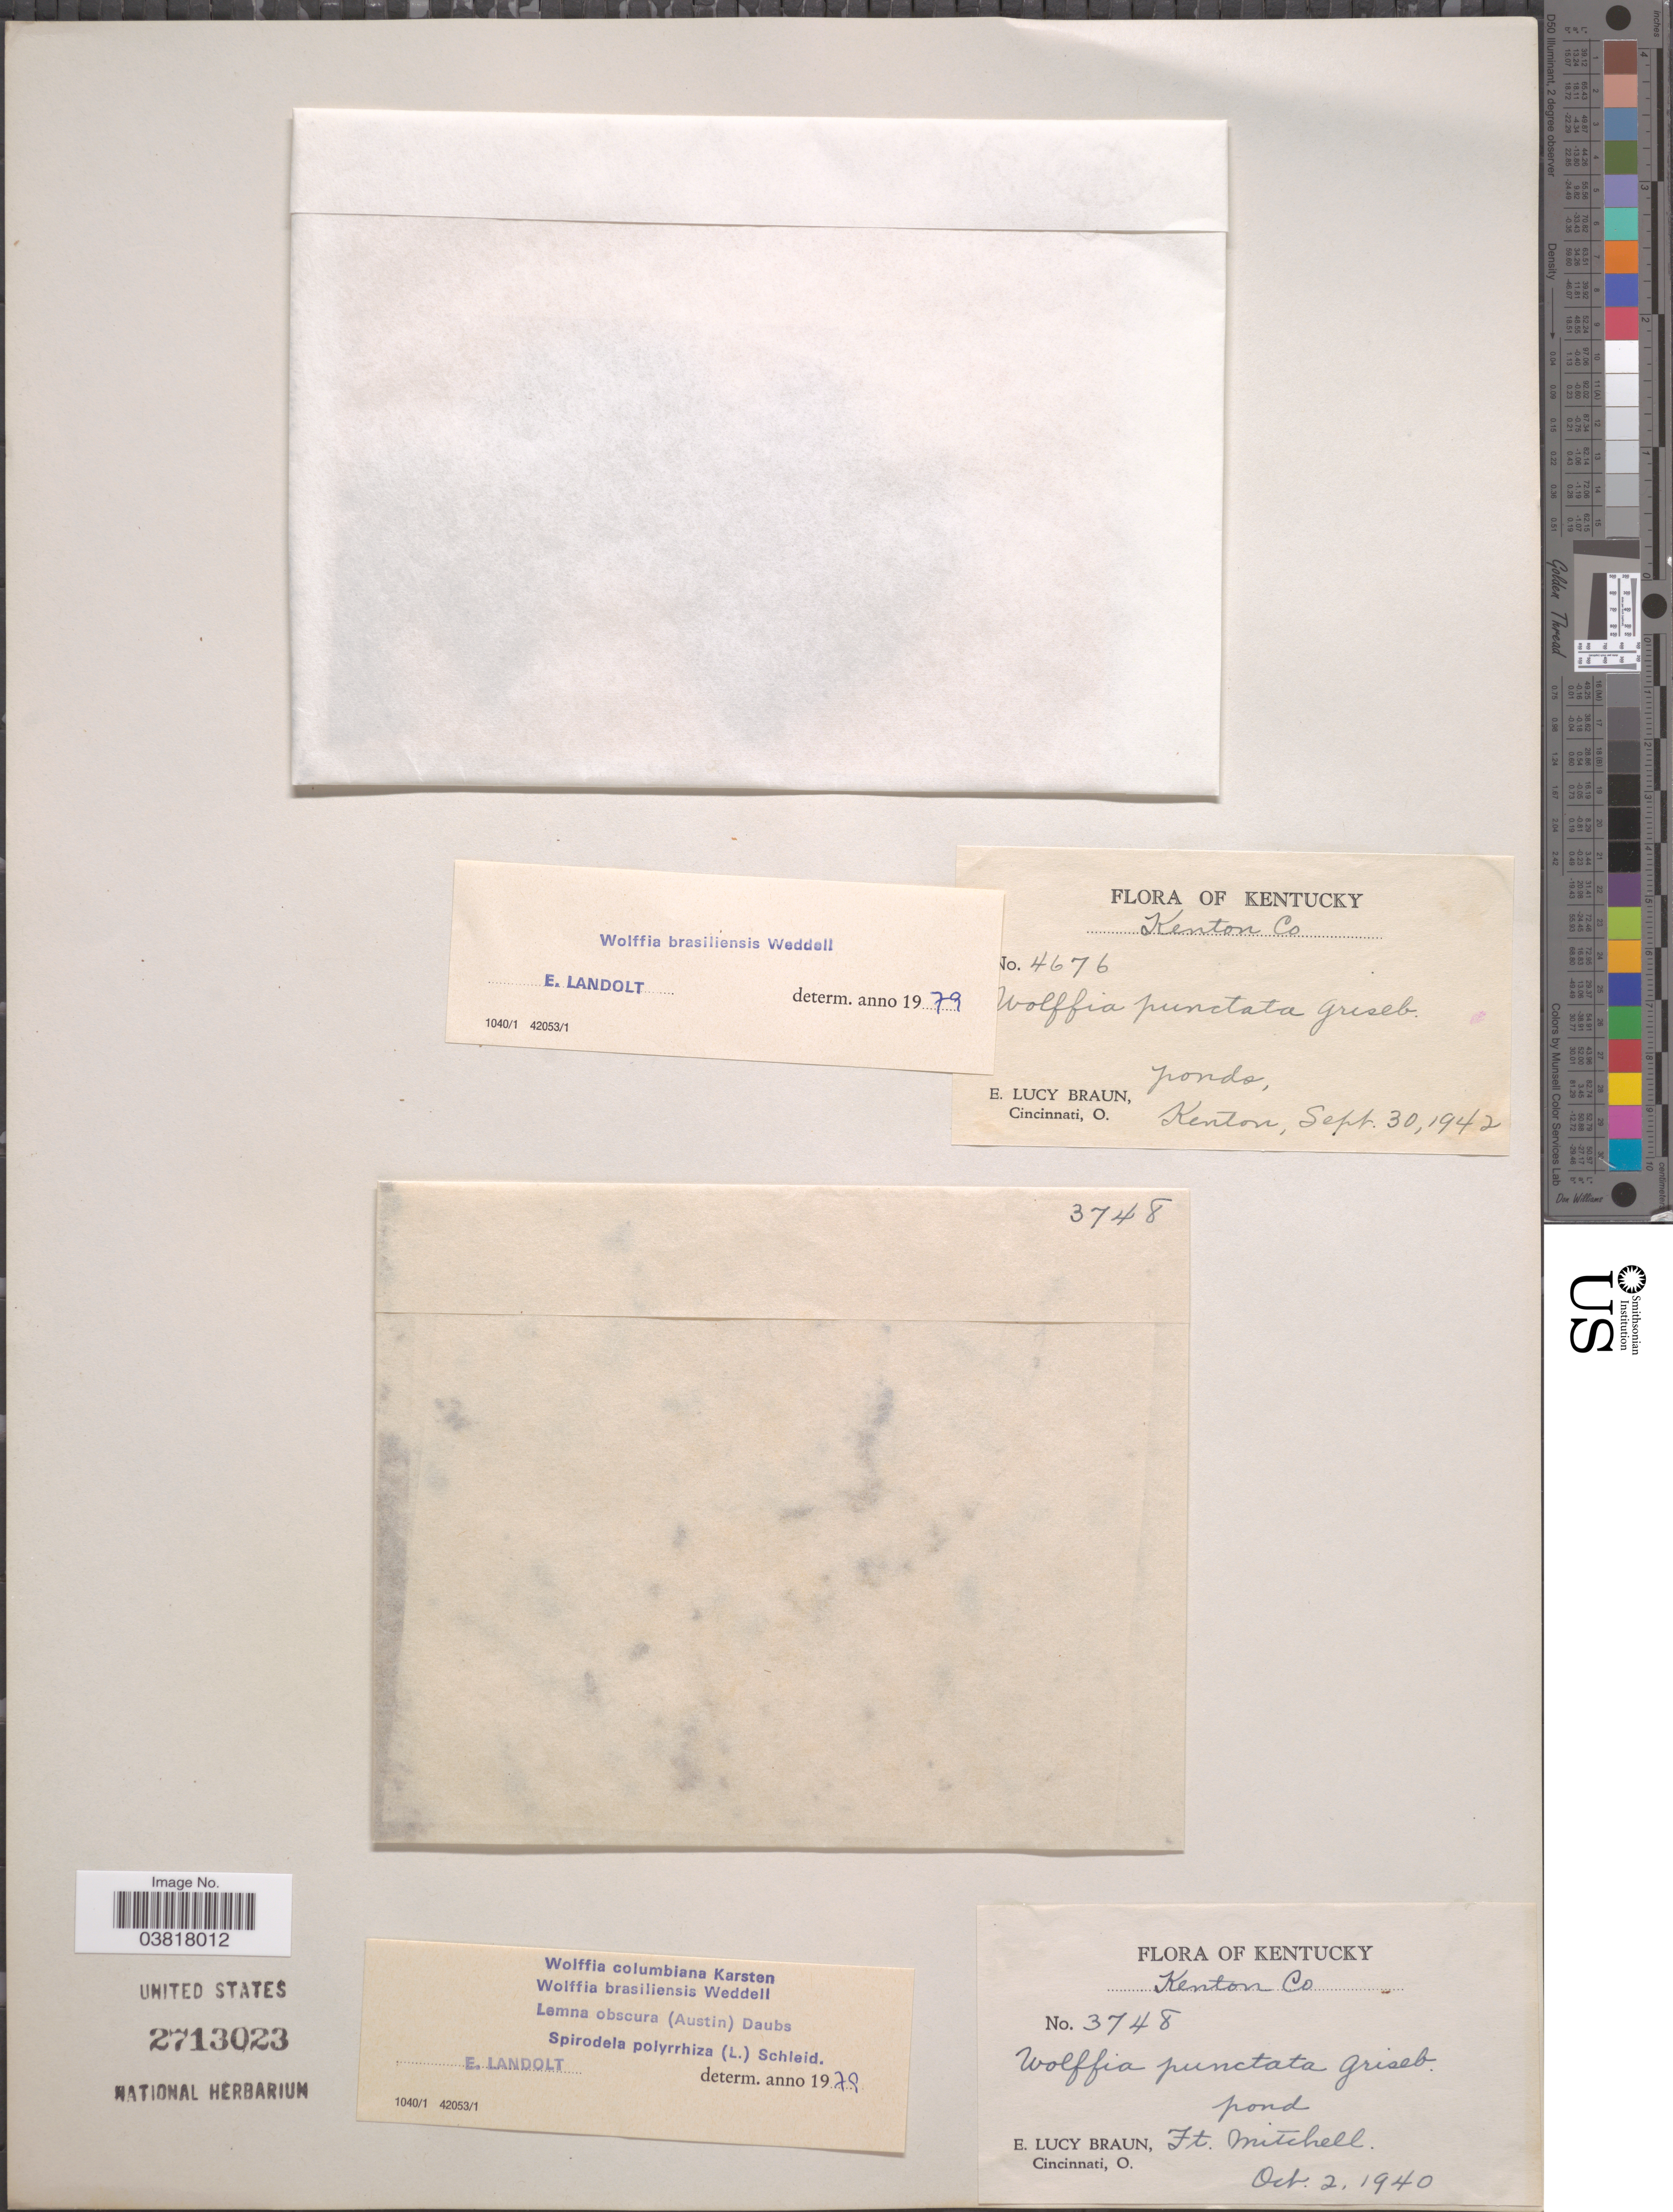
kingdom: Plantae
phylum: Tracheophyta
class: Liliopsida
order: Alismatales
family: Araceae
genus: Wolffia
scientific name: Wolffia brasiliensis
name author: Wedd.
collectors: E. L. Braun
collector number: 3748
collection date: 1940-10-02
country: United States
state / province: Kentucky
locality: Kenton Co. Ft. Mitchell.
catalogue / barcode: US 2713023